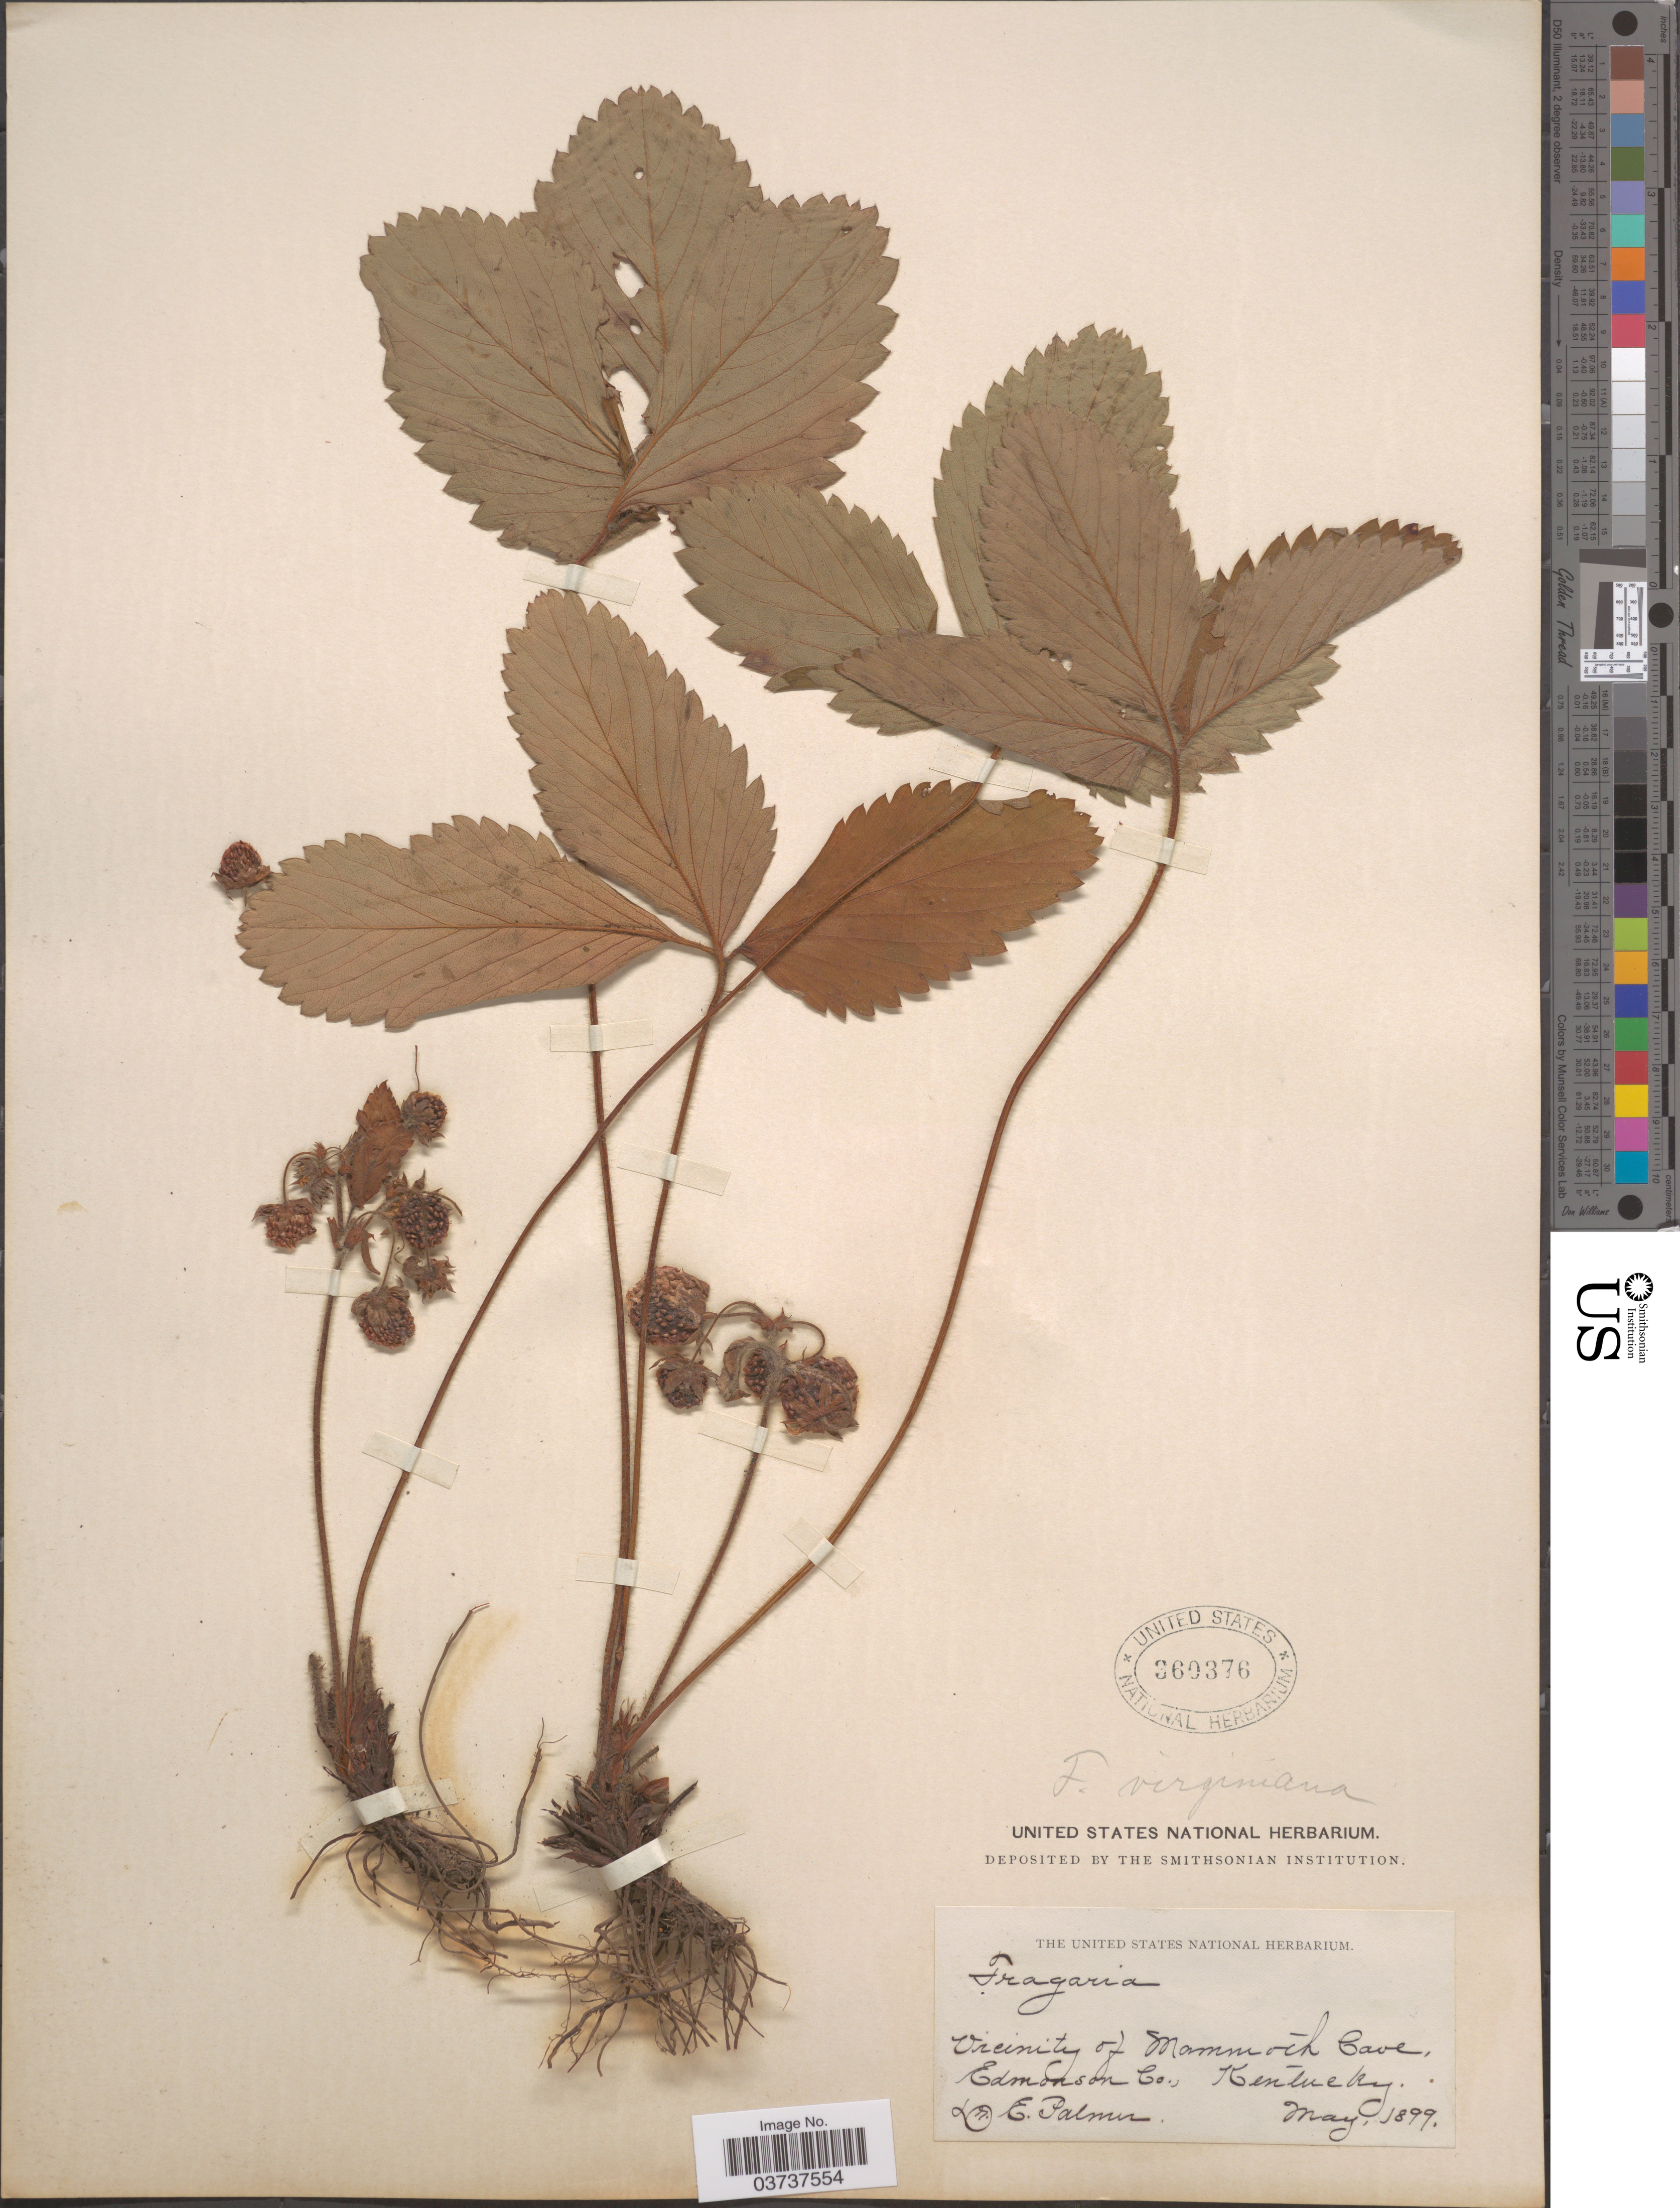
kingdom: Plantae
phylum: Tracheophyta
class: Magnoliopsida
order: Rosales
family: Rosaceae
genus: Fragaria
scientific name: Fragaria virginiana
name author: Mill.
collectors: E. Palmer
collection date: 1899-05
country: United States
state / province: Kentucky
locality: Vicinity of Mammoth Cave, Edmonson Co.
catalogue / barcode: US 360376